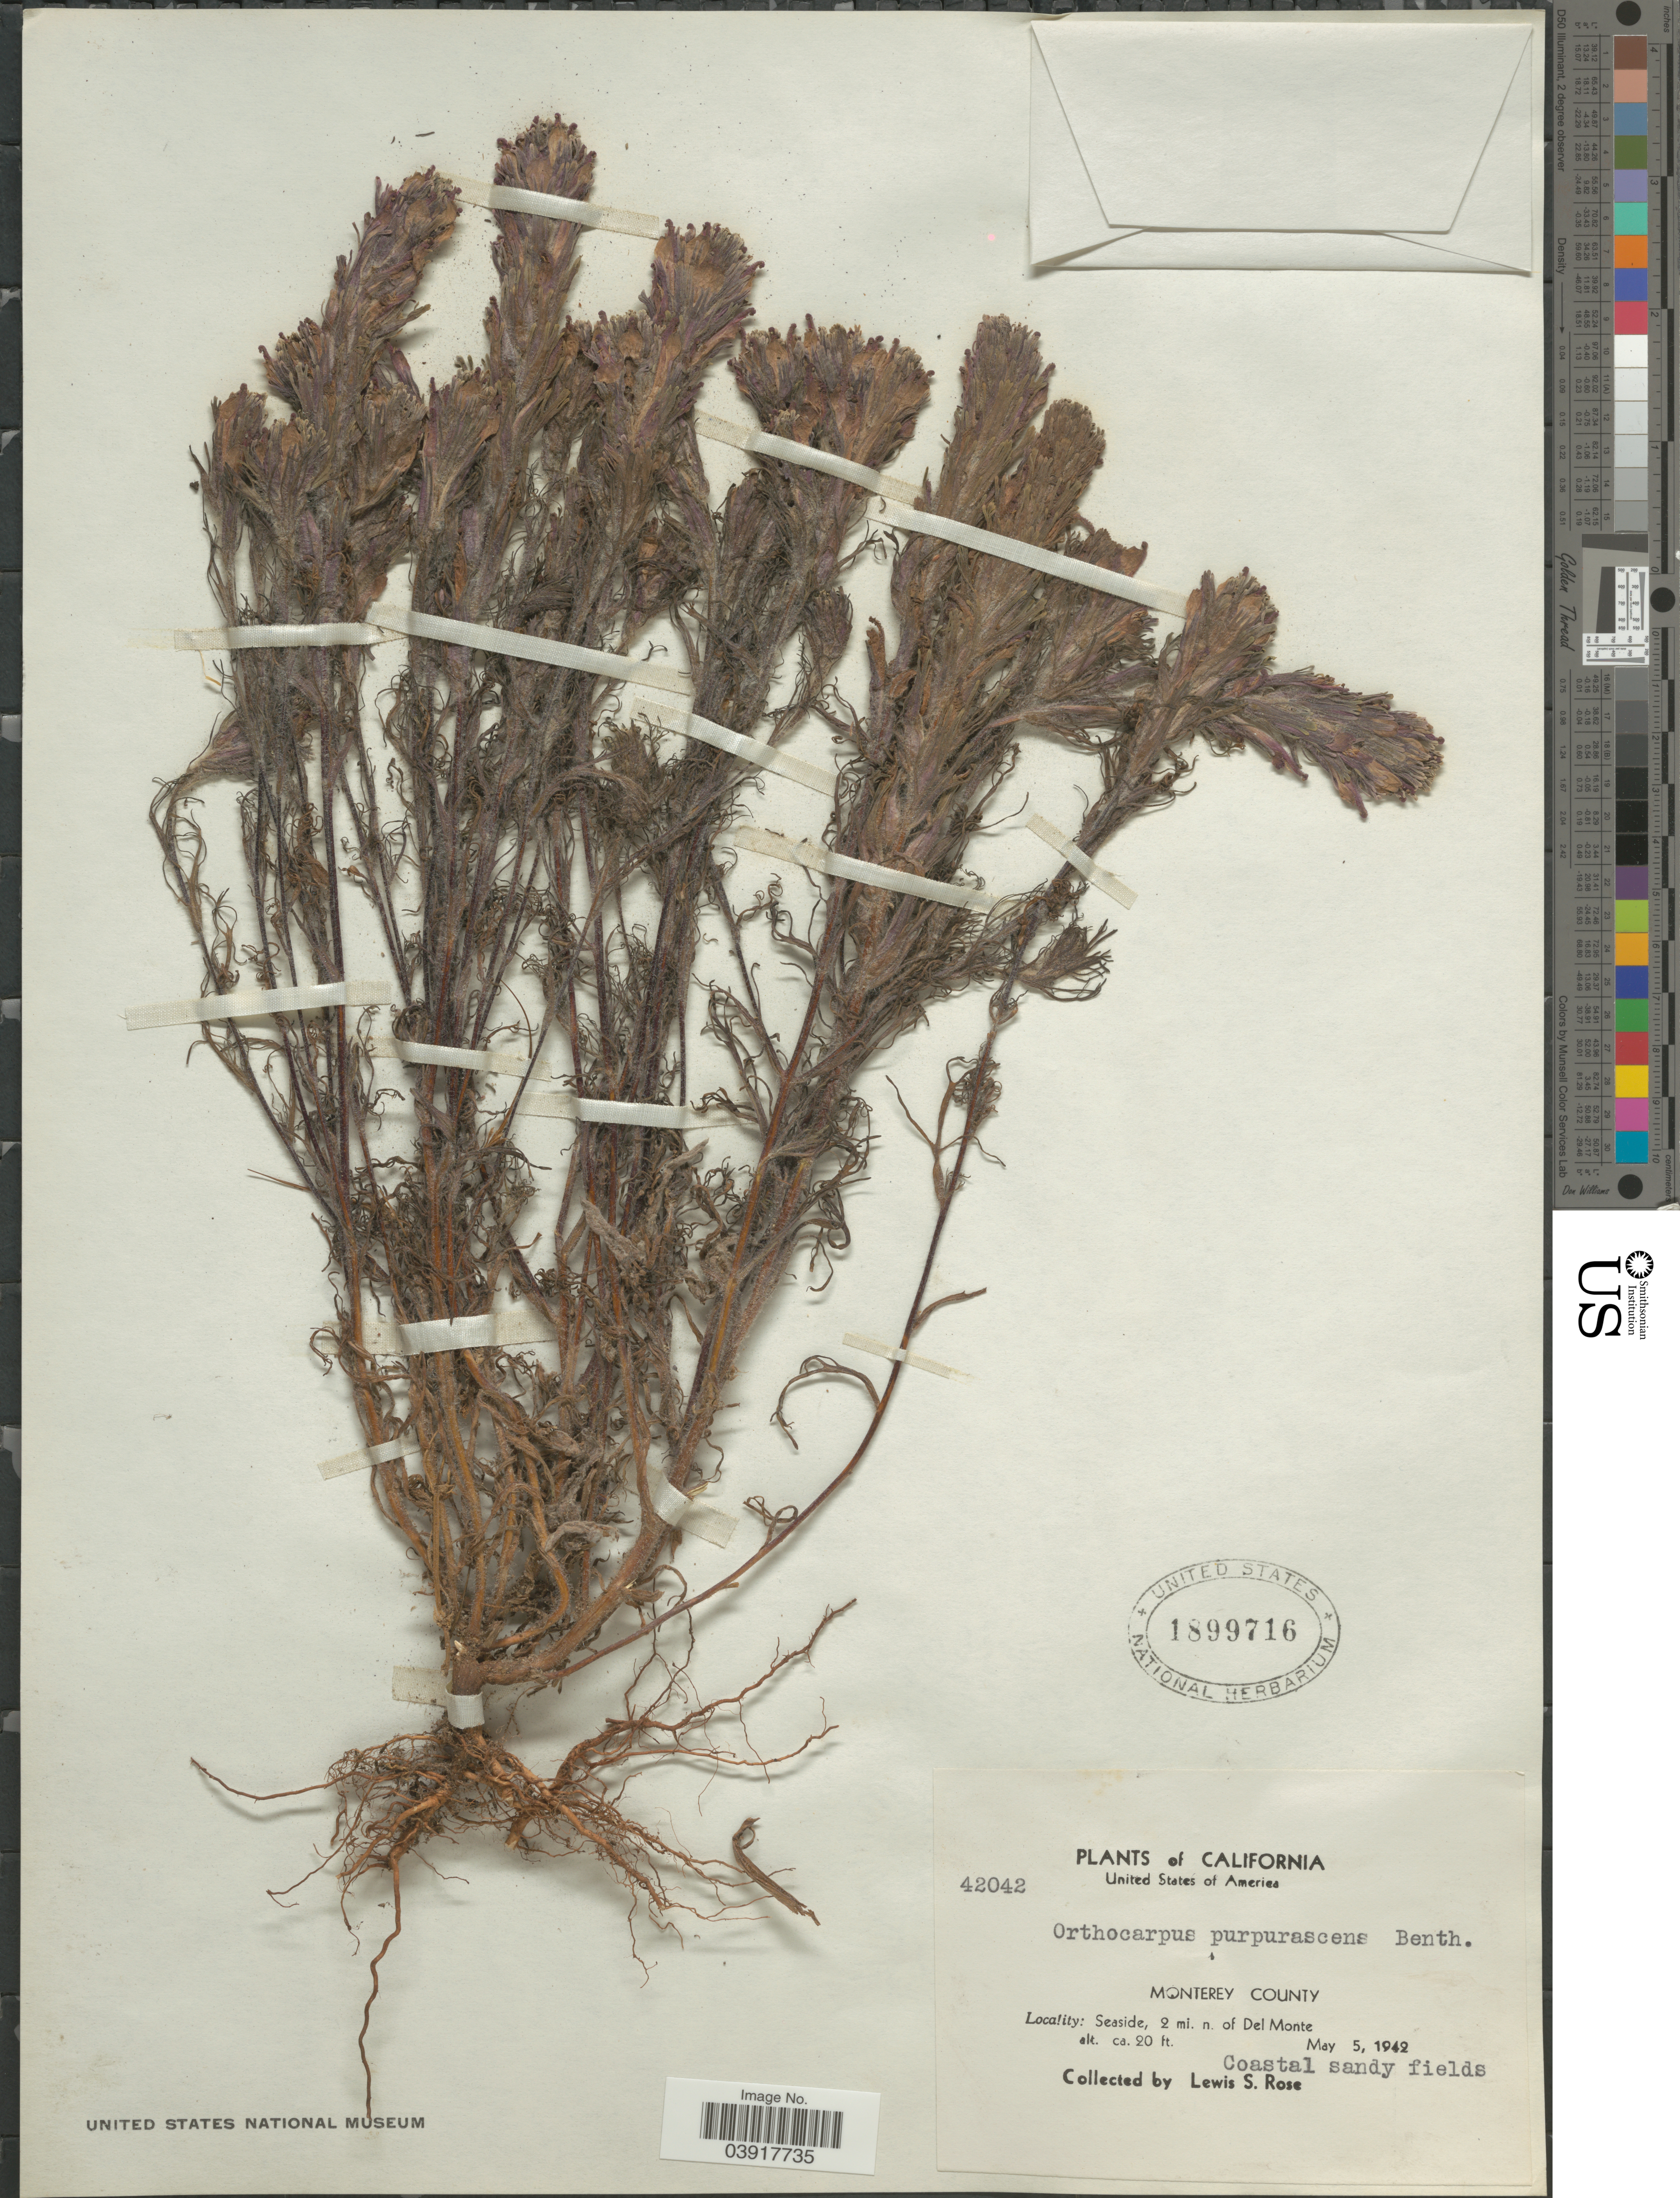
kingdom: Plantae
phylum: Tracheophyta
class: Magnoliopsida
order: Lamiales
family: Orobanchaceae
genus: Orthocarpus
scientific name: Orthocarpus purpurascens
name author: Benth.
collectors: L. S. Rose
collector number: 42042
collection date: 1942-05-05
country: United States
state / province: California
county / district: Monterey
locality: Monterey County. Seaside, 2 mi. n. of Del Monte.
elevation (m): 6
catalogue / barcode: US 1899716